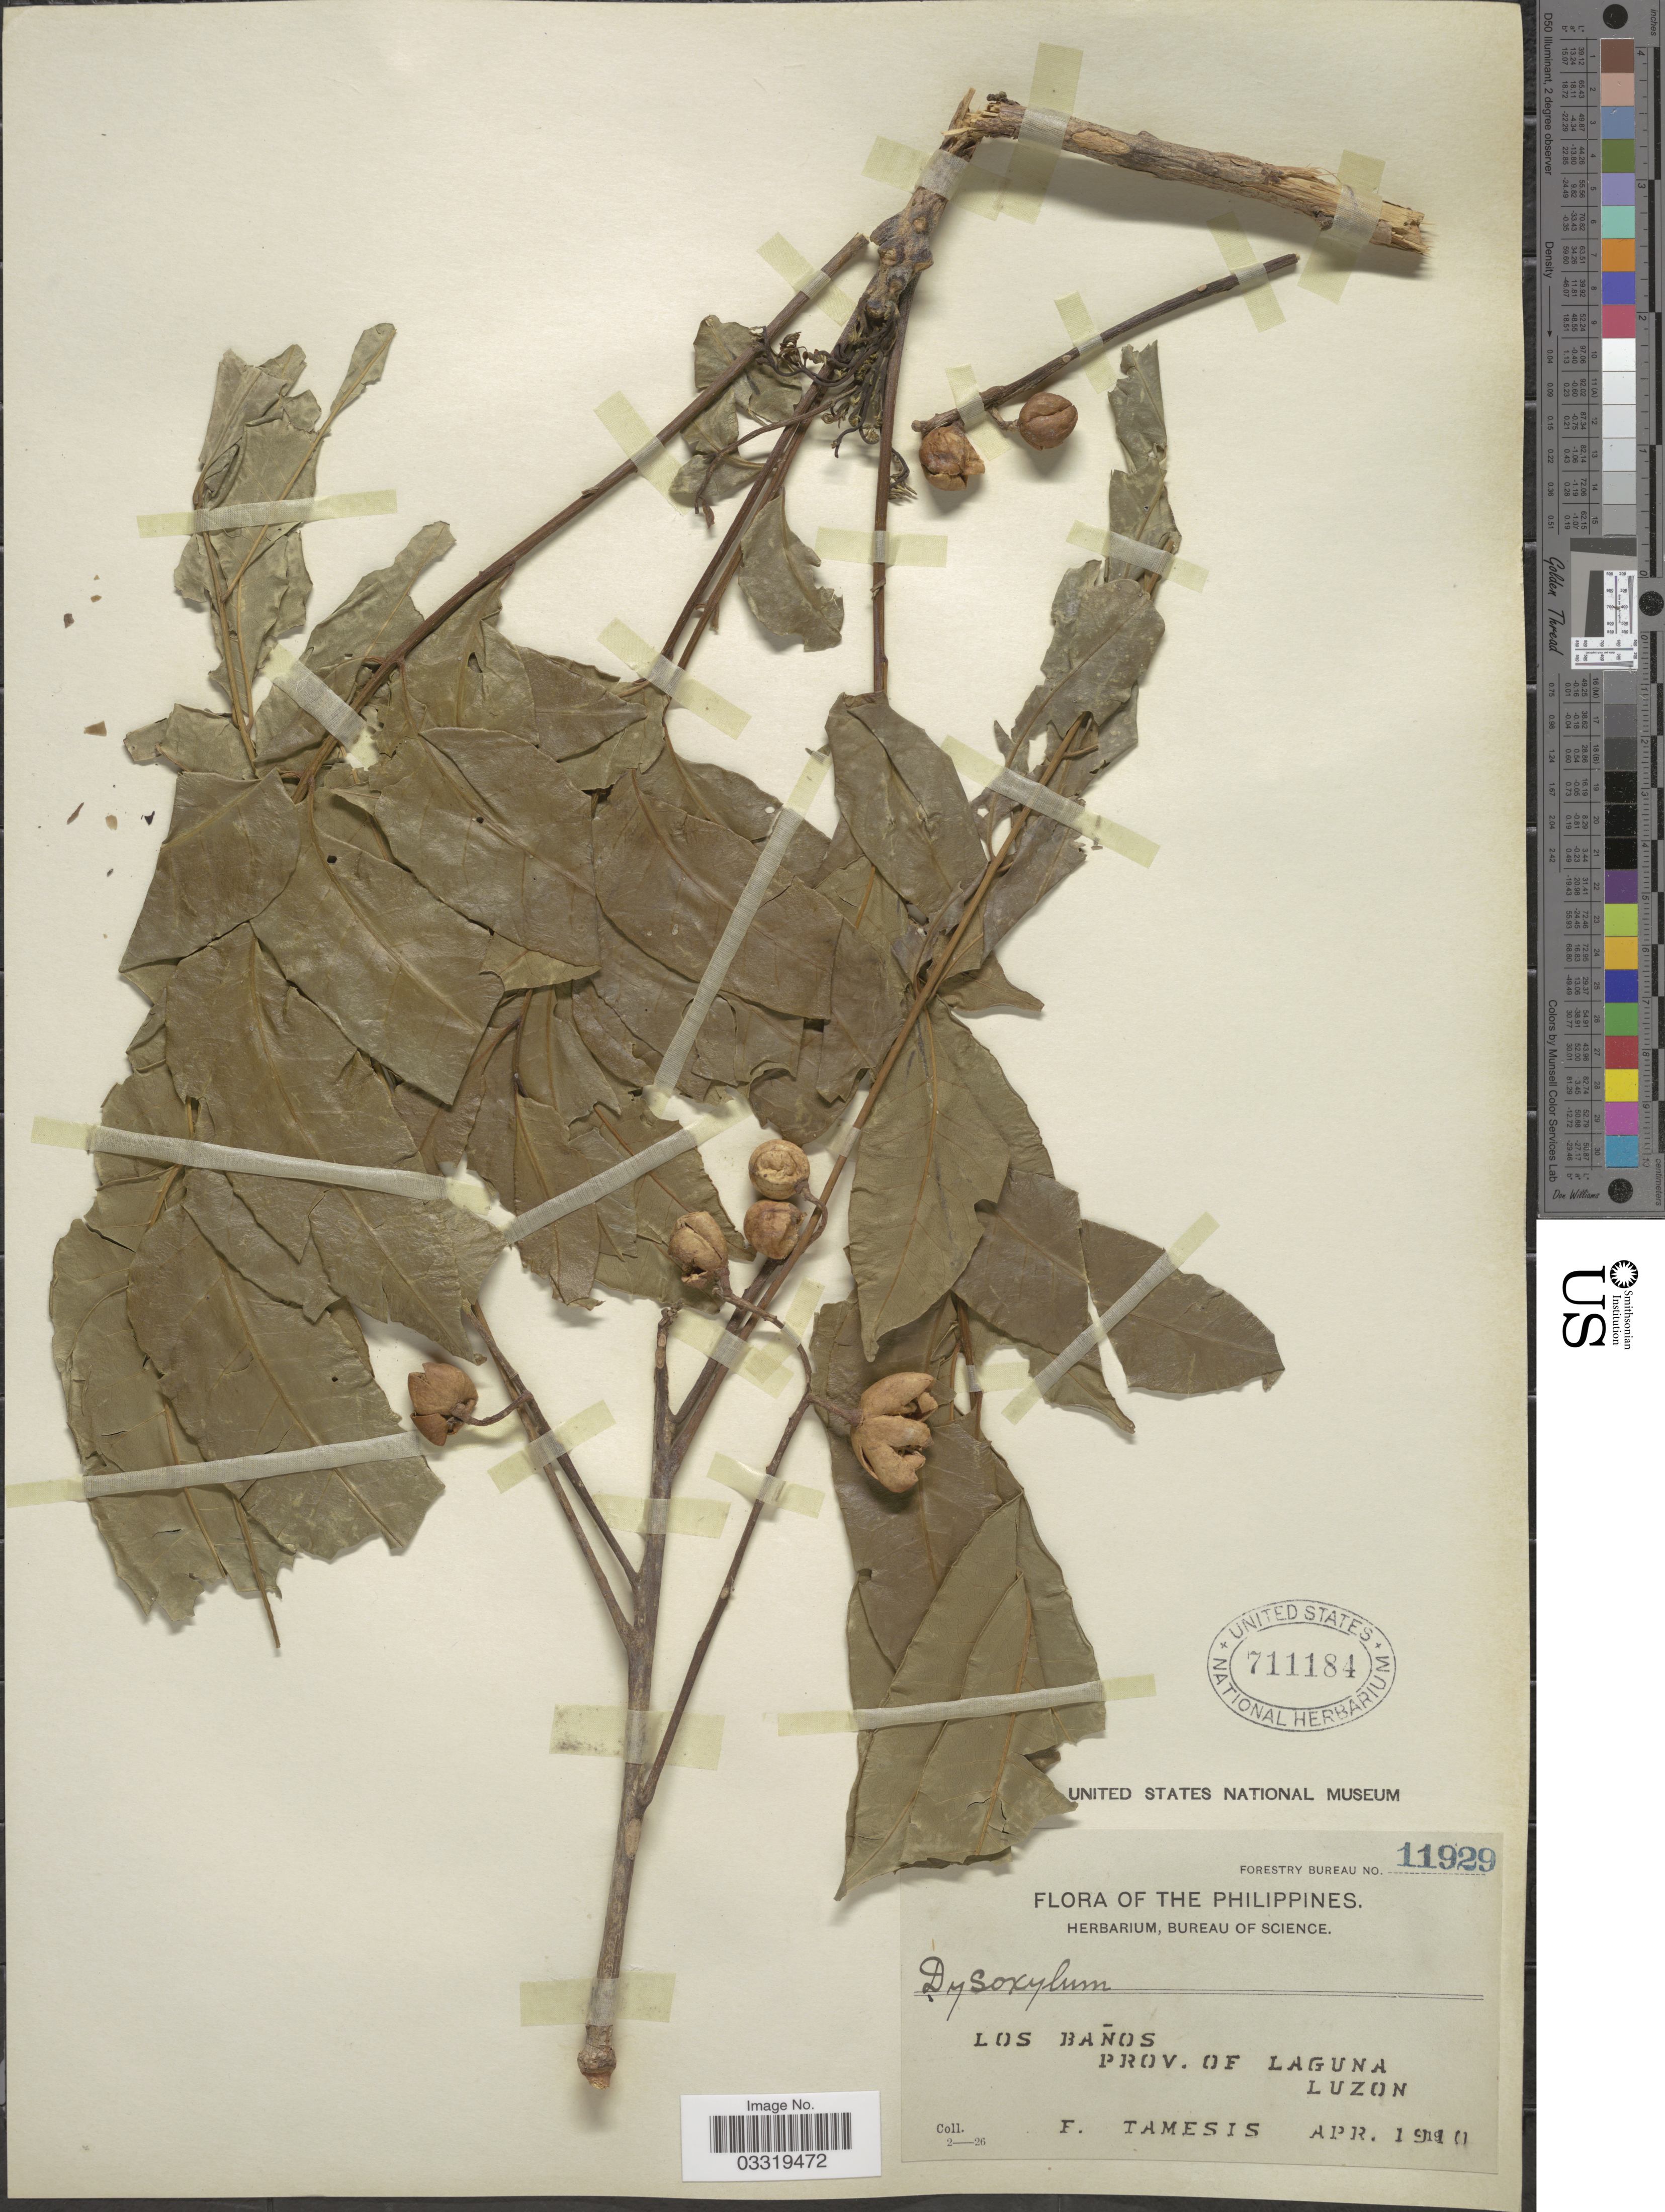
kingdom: Plantae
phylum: Tracheophyta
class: Magnoliopsida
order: Sapindales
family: Meliaceae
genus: Dysoxylum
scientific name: Dysoxylum sp.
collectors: F. Tamesis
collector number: Forestry Bureau 11929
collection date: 1910-04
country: Philippines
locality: Los Baños, Prov. of Laguna, Luzon.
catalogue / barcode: US 711184